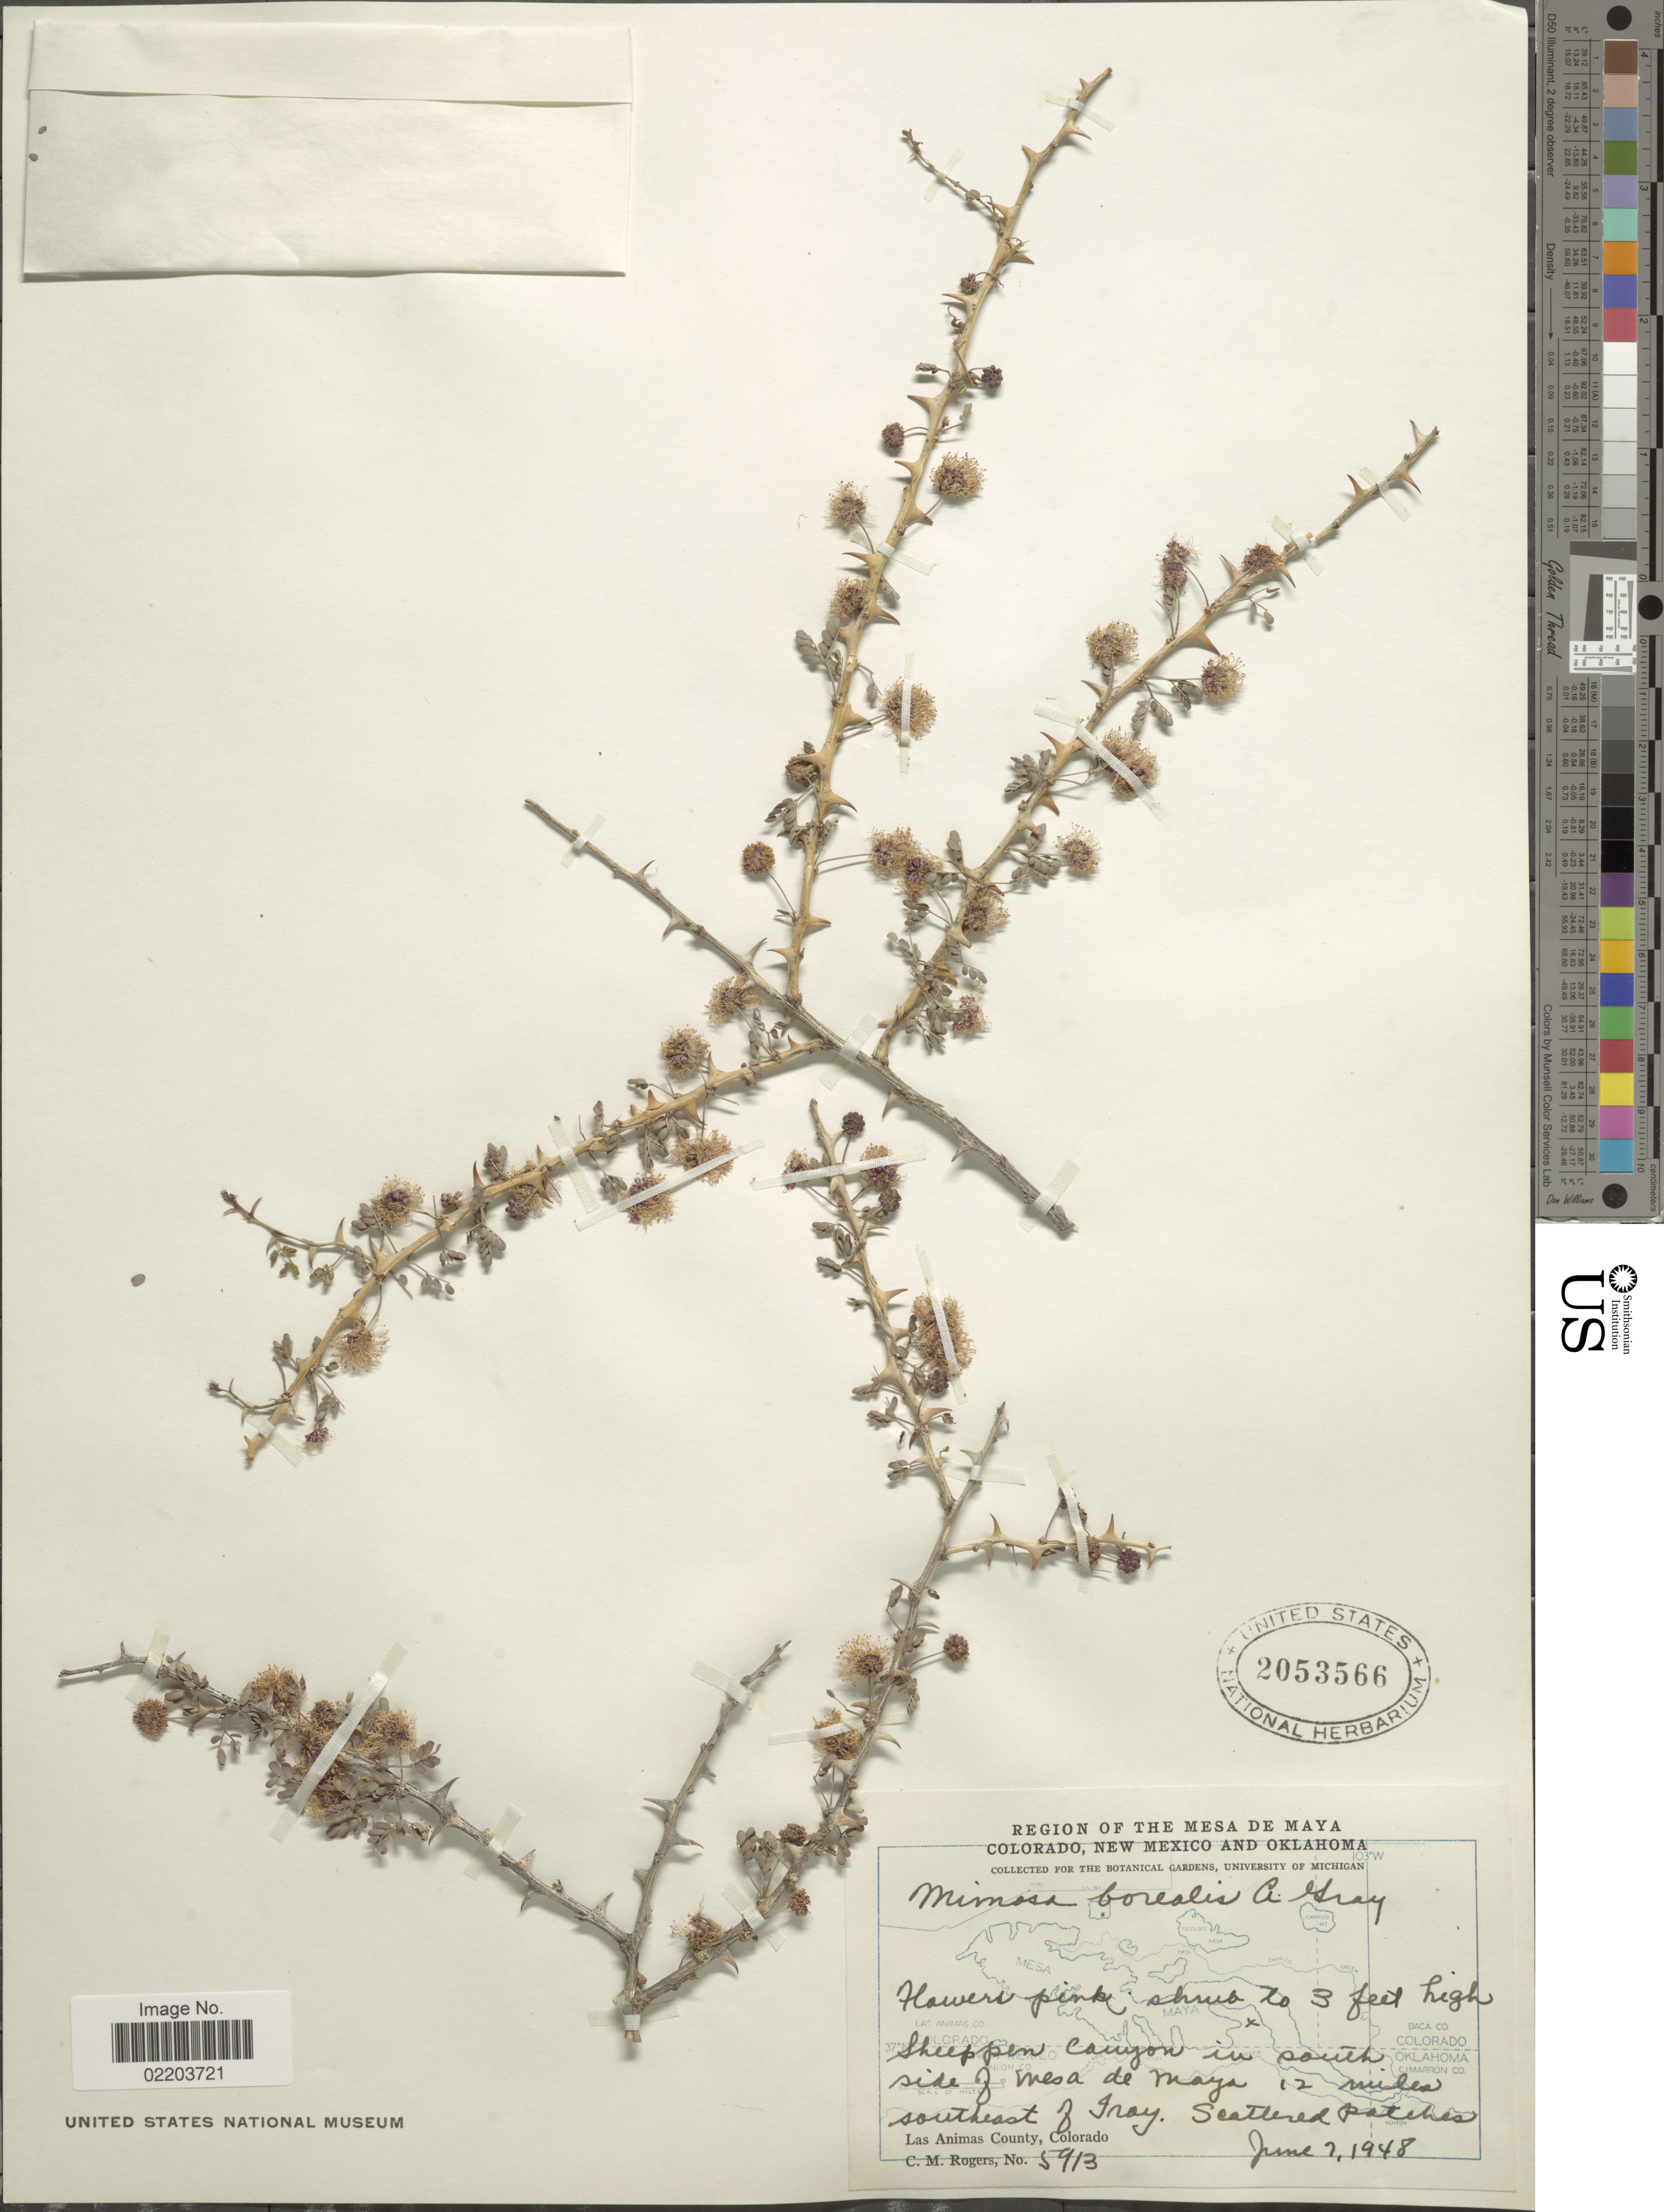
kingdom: Plantae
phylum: Tracheophyta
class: Magnoliopsida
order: Fabales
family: Fabaceae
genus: Mimosa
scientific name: Mimosa borealis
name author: A. Gray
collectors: C. M. Rogers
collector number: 5913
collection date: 1948-06-07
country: United States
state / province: Colorado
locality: Region of The Mesa De Maya Colorado, New Mexico and Oklahoma, Sheeppen Canyon in south side of Mesa De Maya 12 miles southeast of Iroy, Scattered patches, Las Animas County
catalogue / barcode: US 2053566